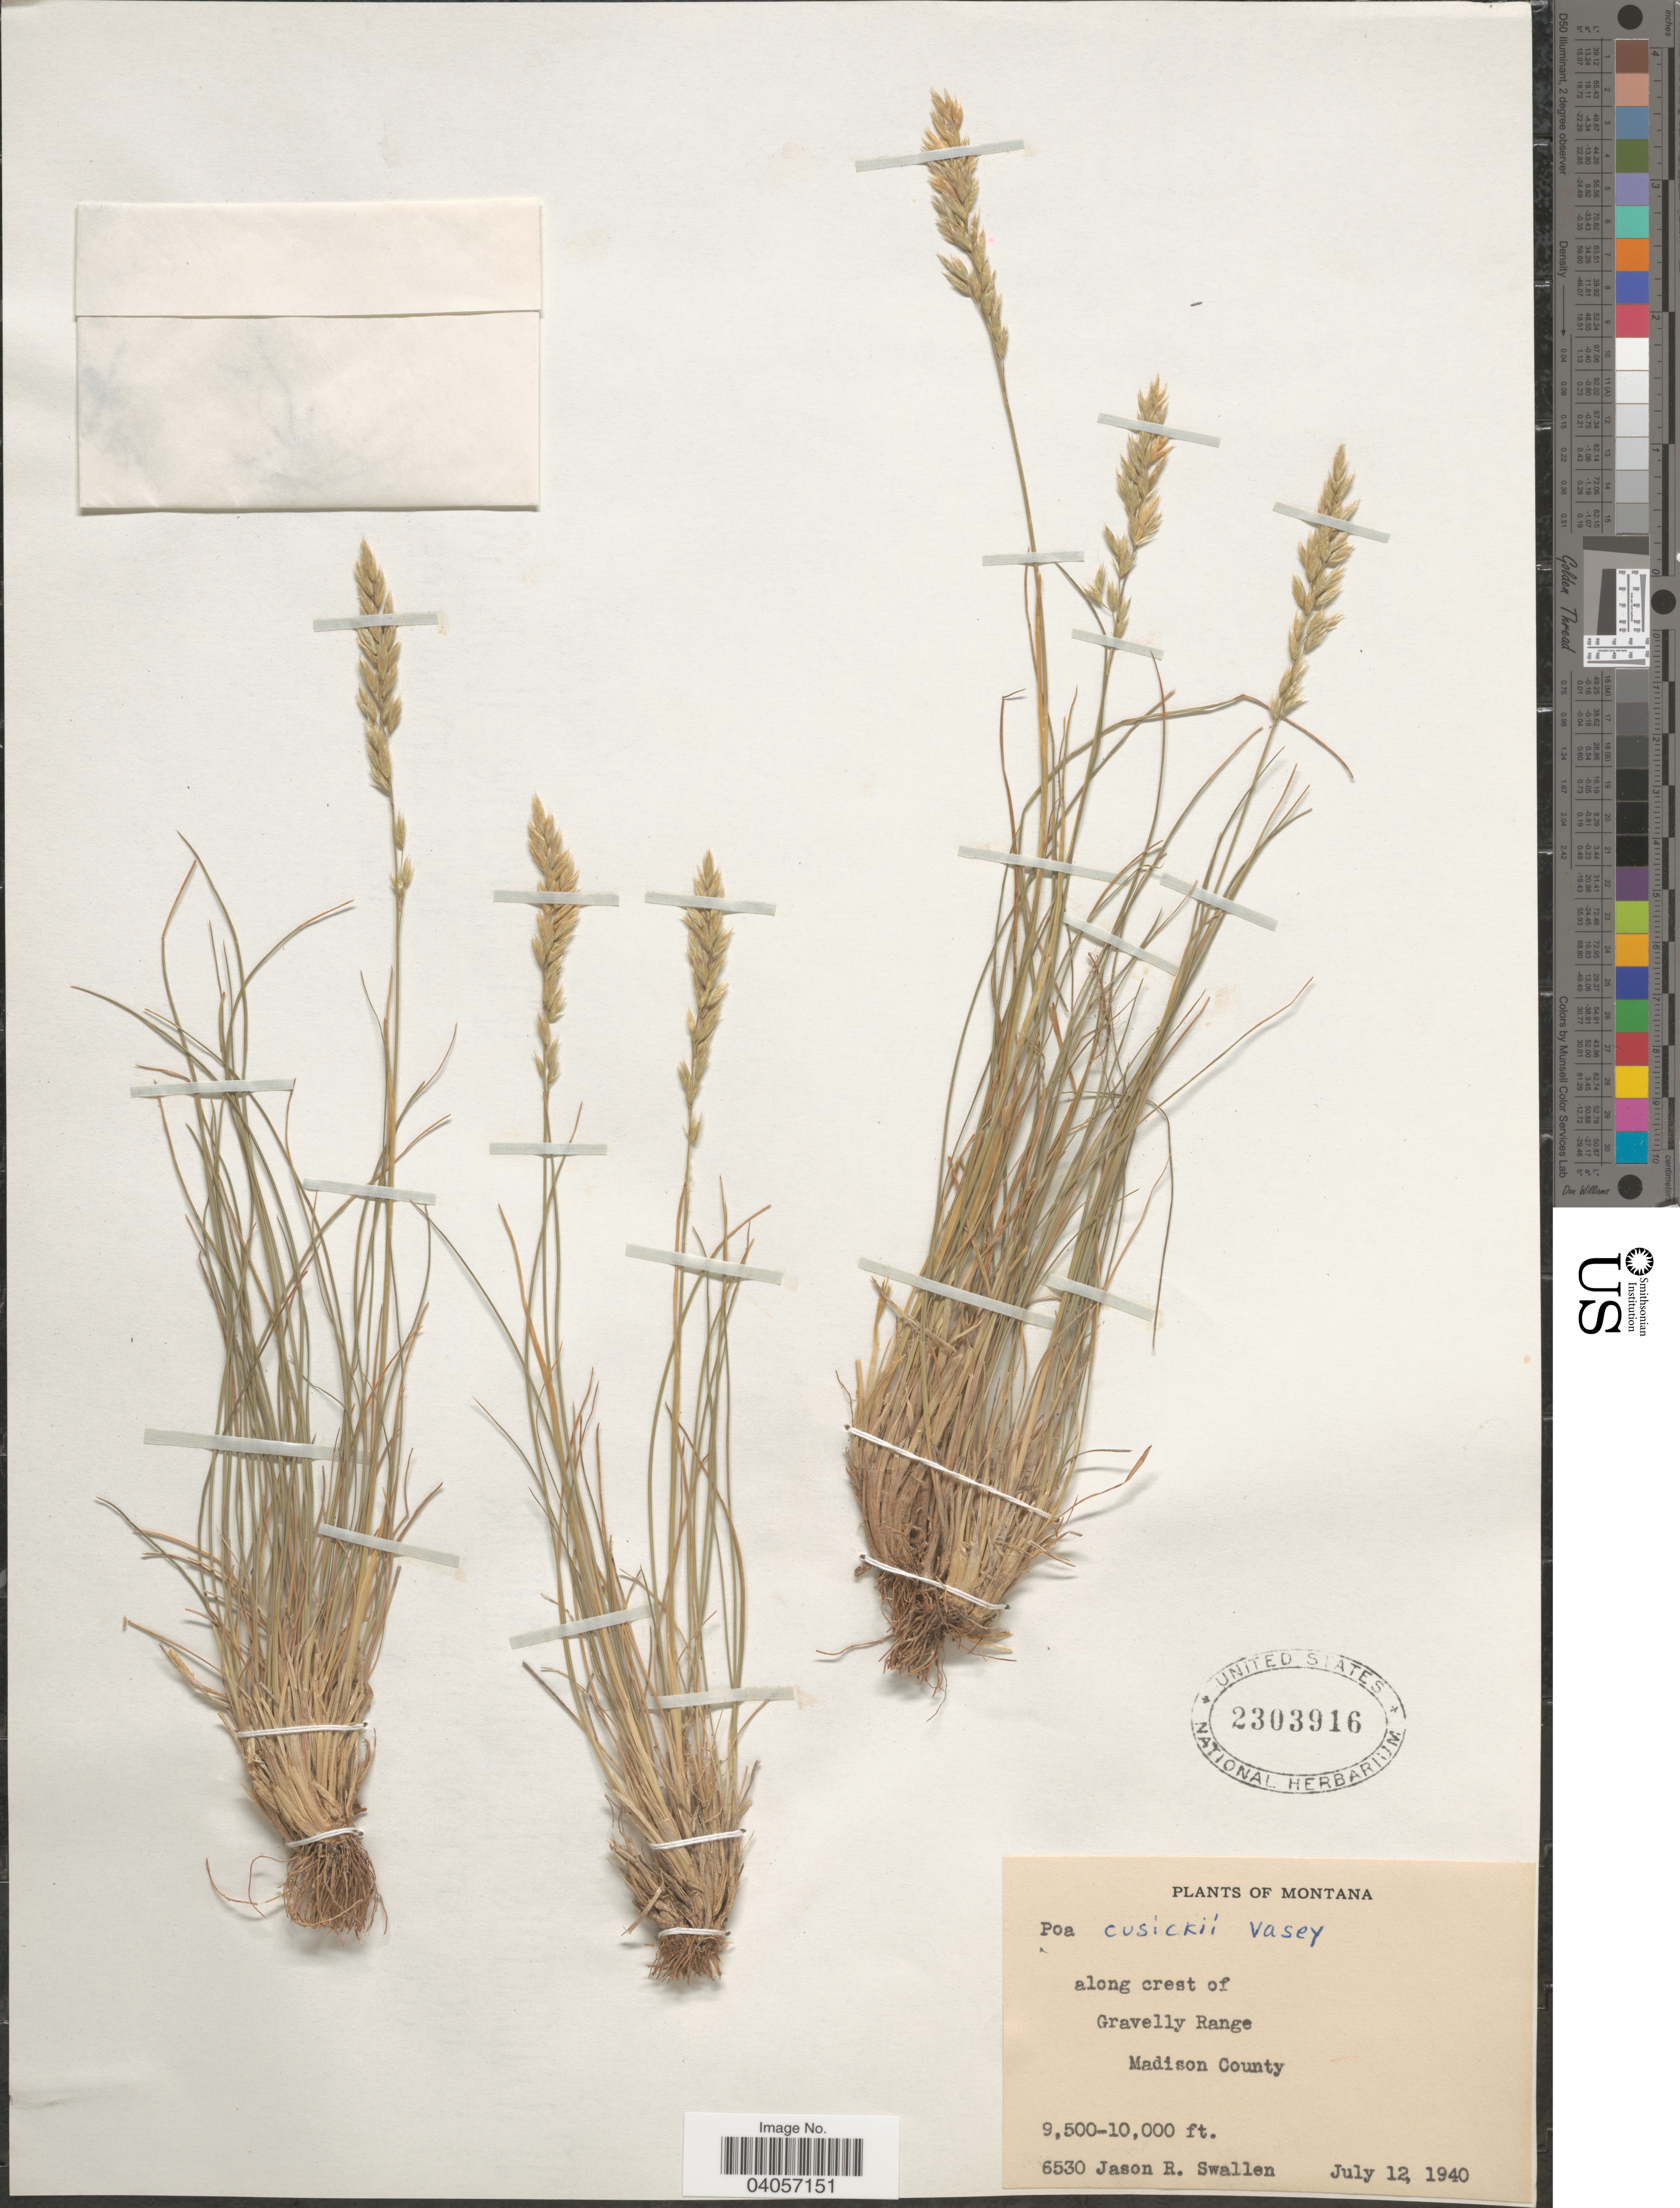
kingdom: Plantae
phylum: Tracheophyta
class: Liliopsida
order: Poales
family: Poaceae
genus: Poa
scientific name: Poa cusickii subsp. pallida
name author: Soreng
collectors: J. R. Swallen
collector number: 6530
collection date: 1940-07-12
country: United States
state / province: Montana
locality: Along crest of Gravelly Range. Madison County.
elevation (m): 2896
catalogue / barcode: US 2303916